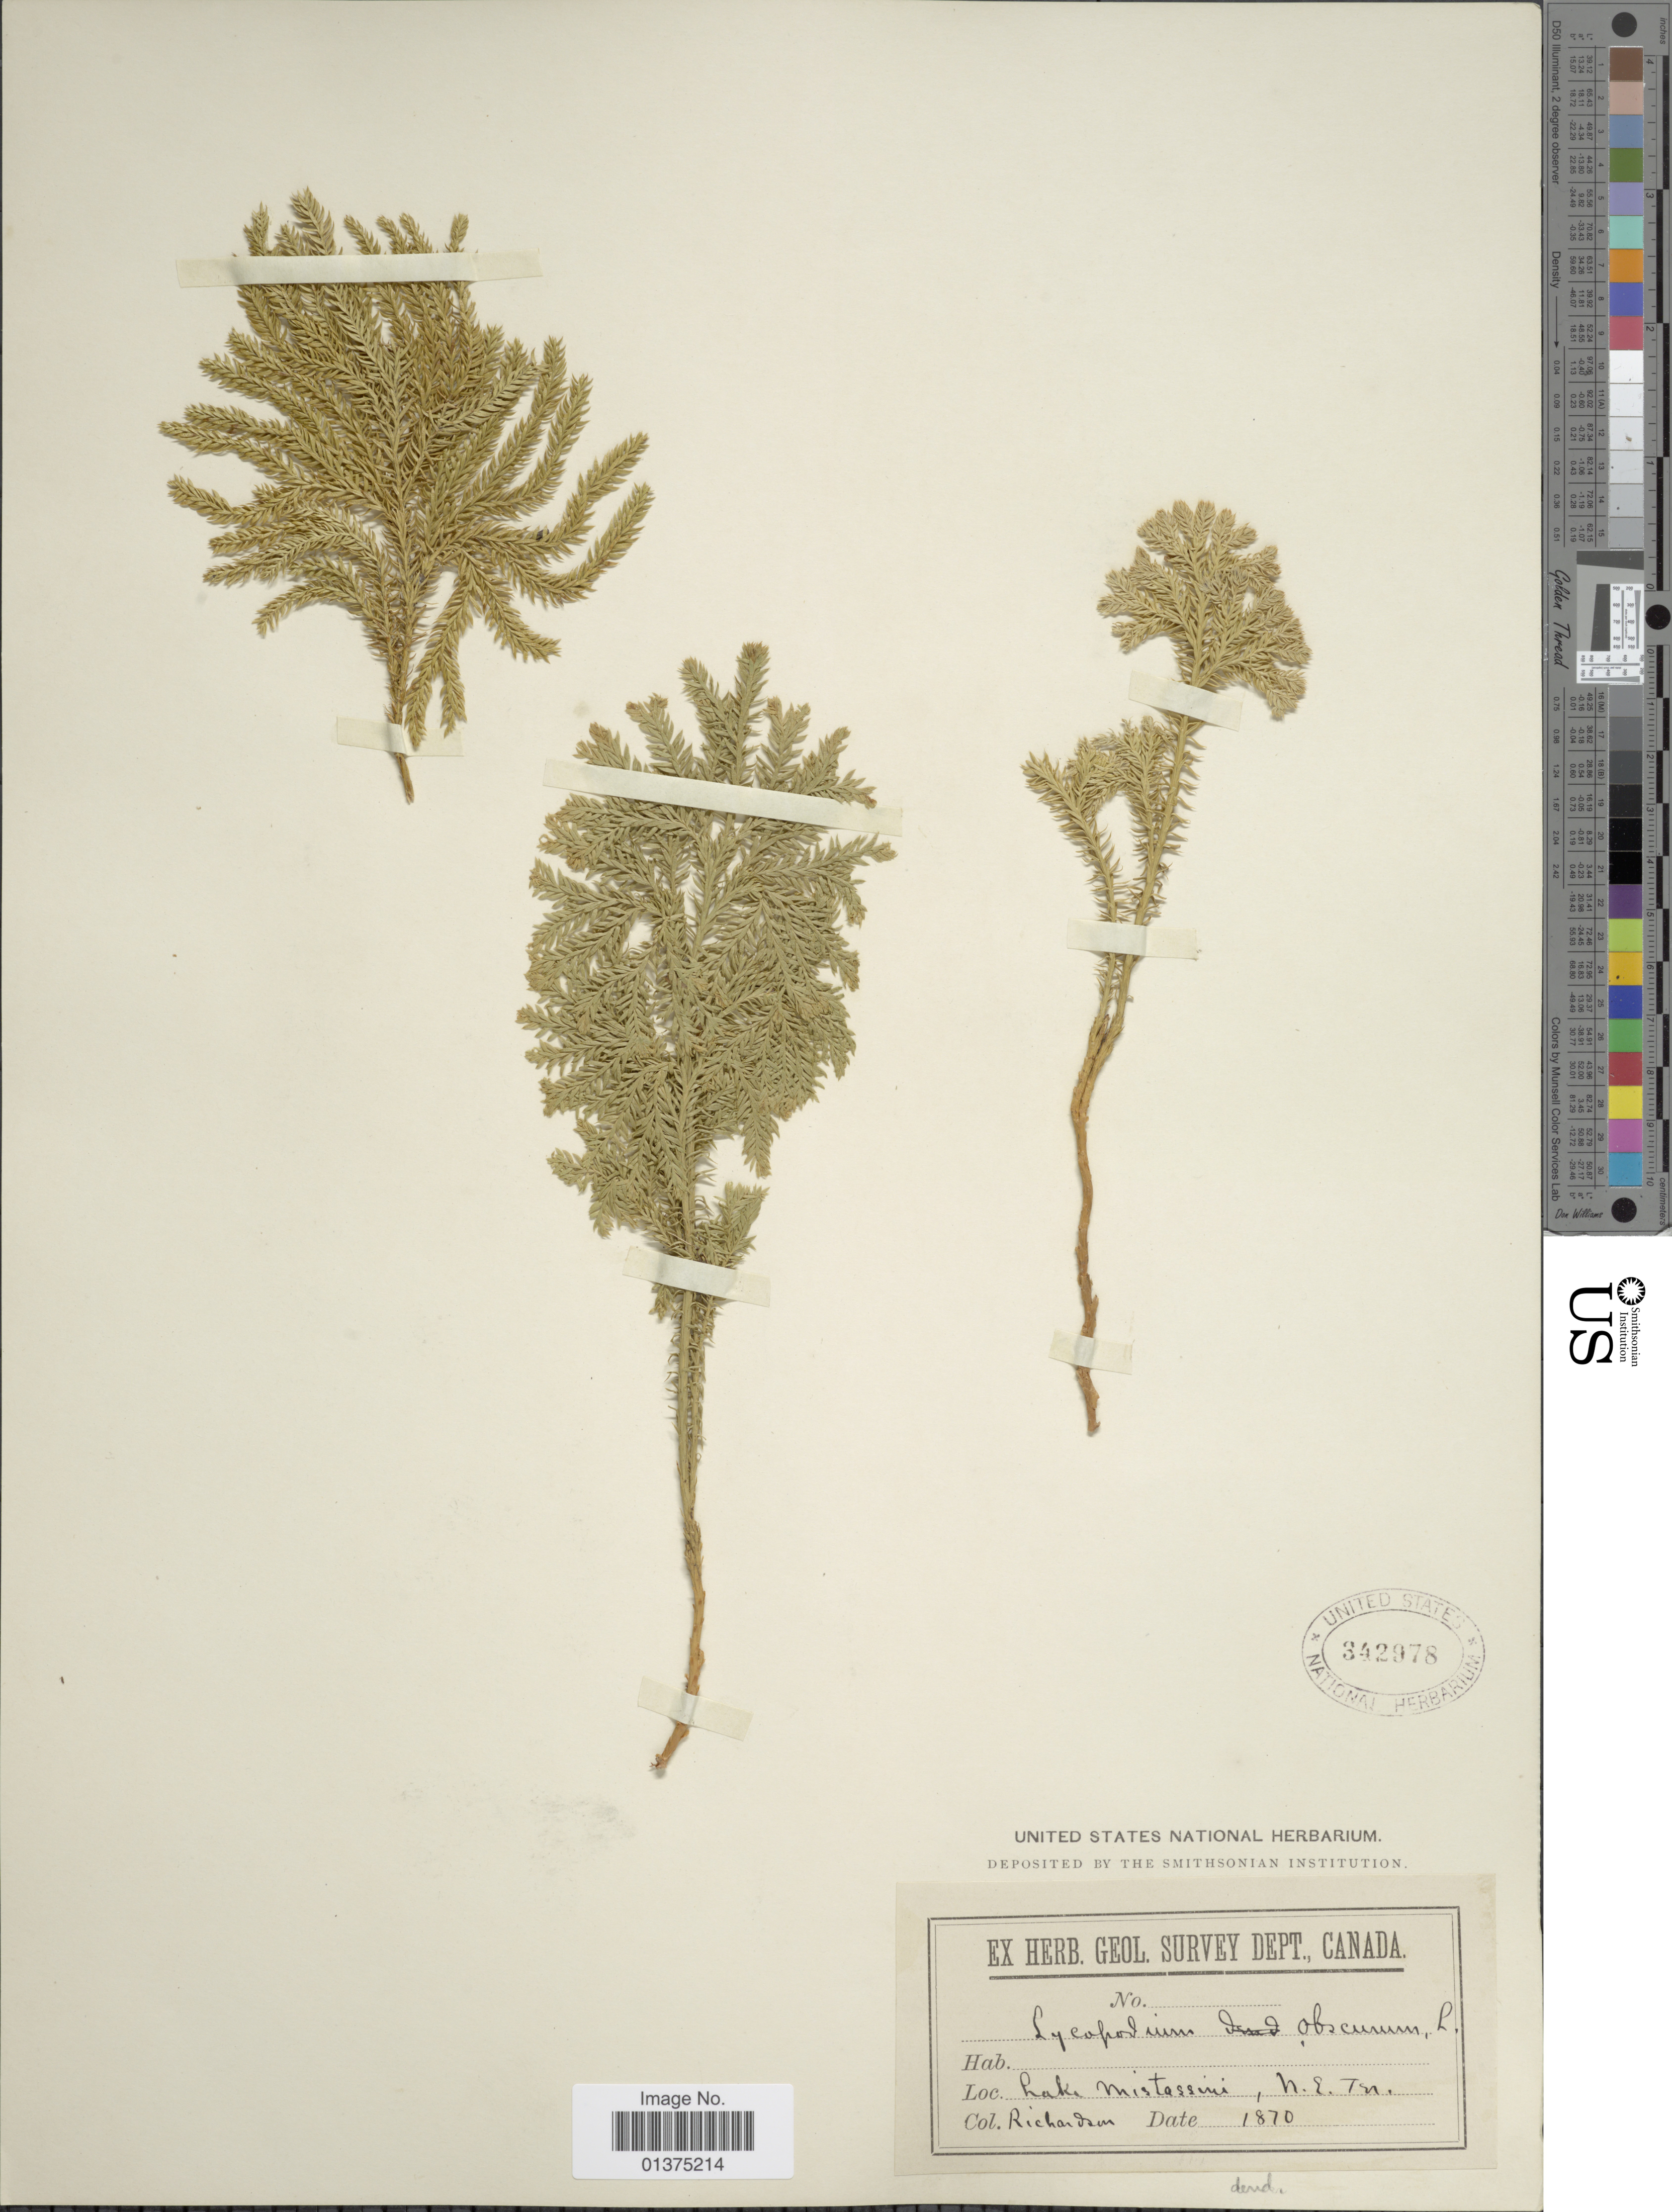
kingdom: Plantae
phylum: Tracheophyta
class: Lycopodiopsida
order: Lycopodiales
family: Lycopodiaceae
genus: Dendrolycopodium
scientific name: Dendrolycopodium dendroideum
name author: (Michx.) A. Haines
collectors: -- Richardson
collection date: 1870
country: Canada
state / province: Quebec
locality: Lake Mistassini, N.E. Ter.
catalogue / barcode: US 342978